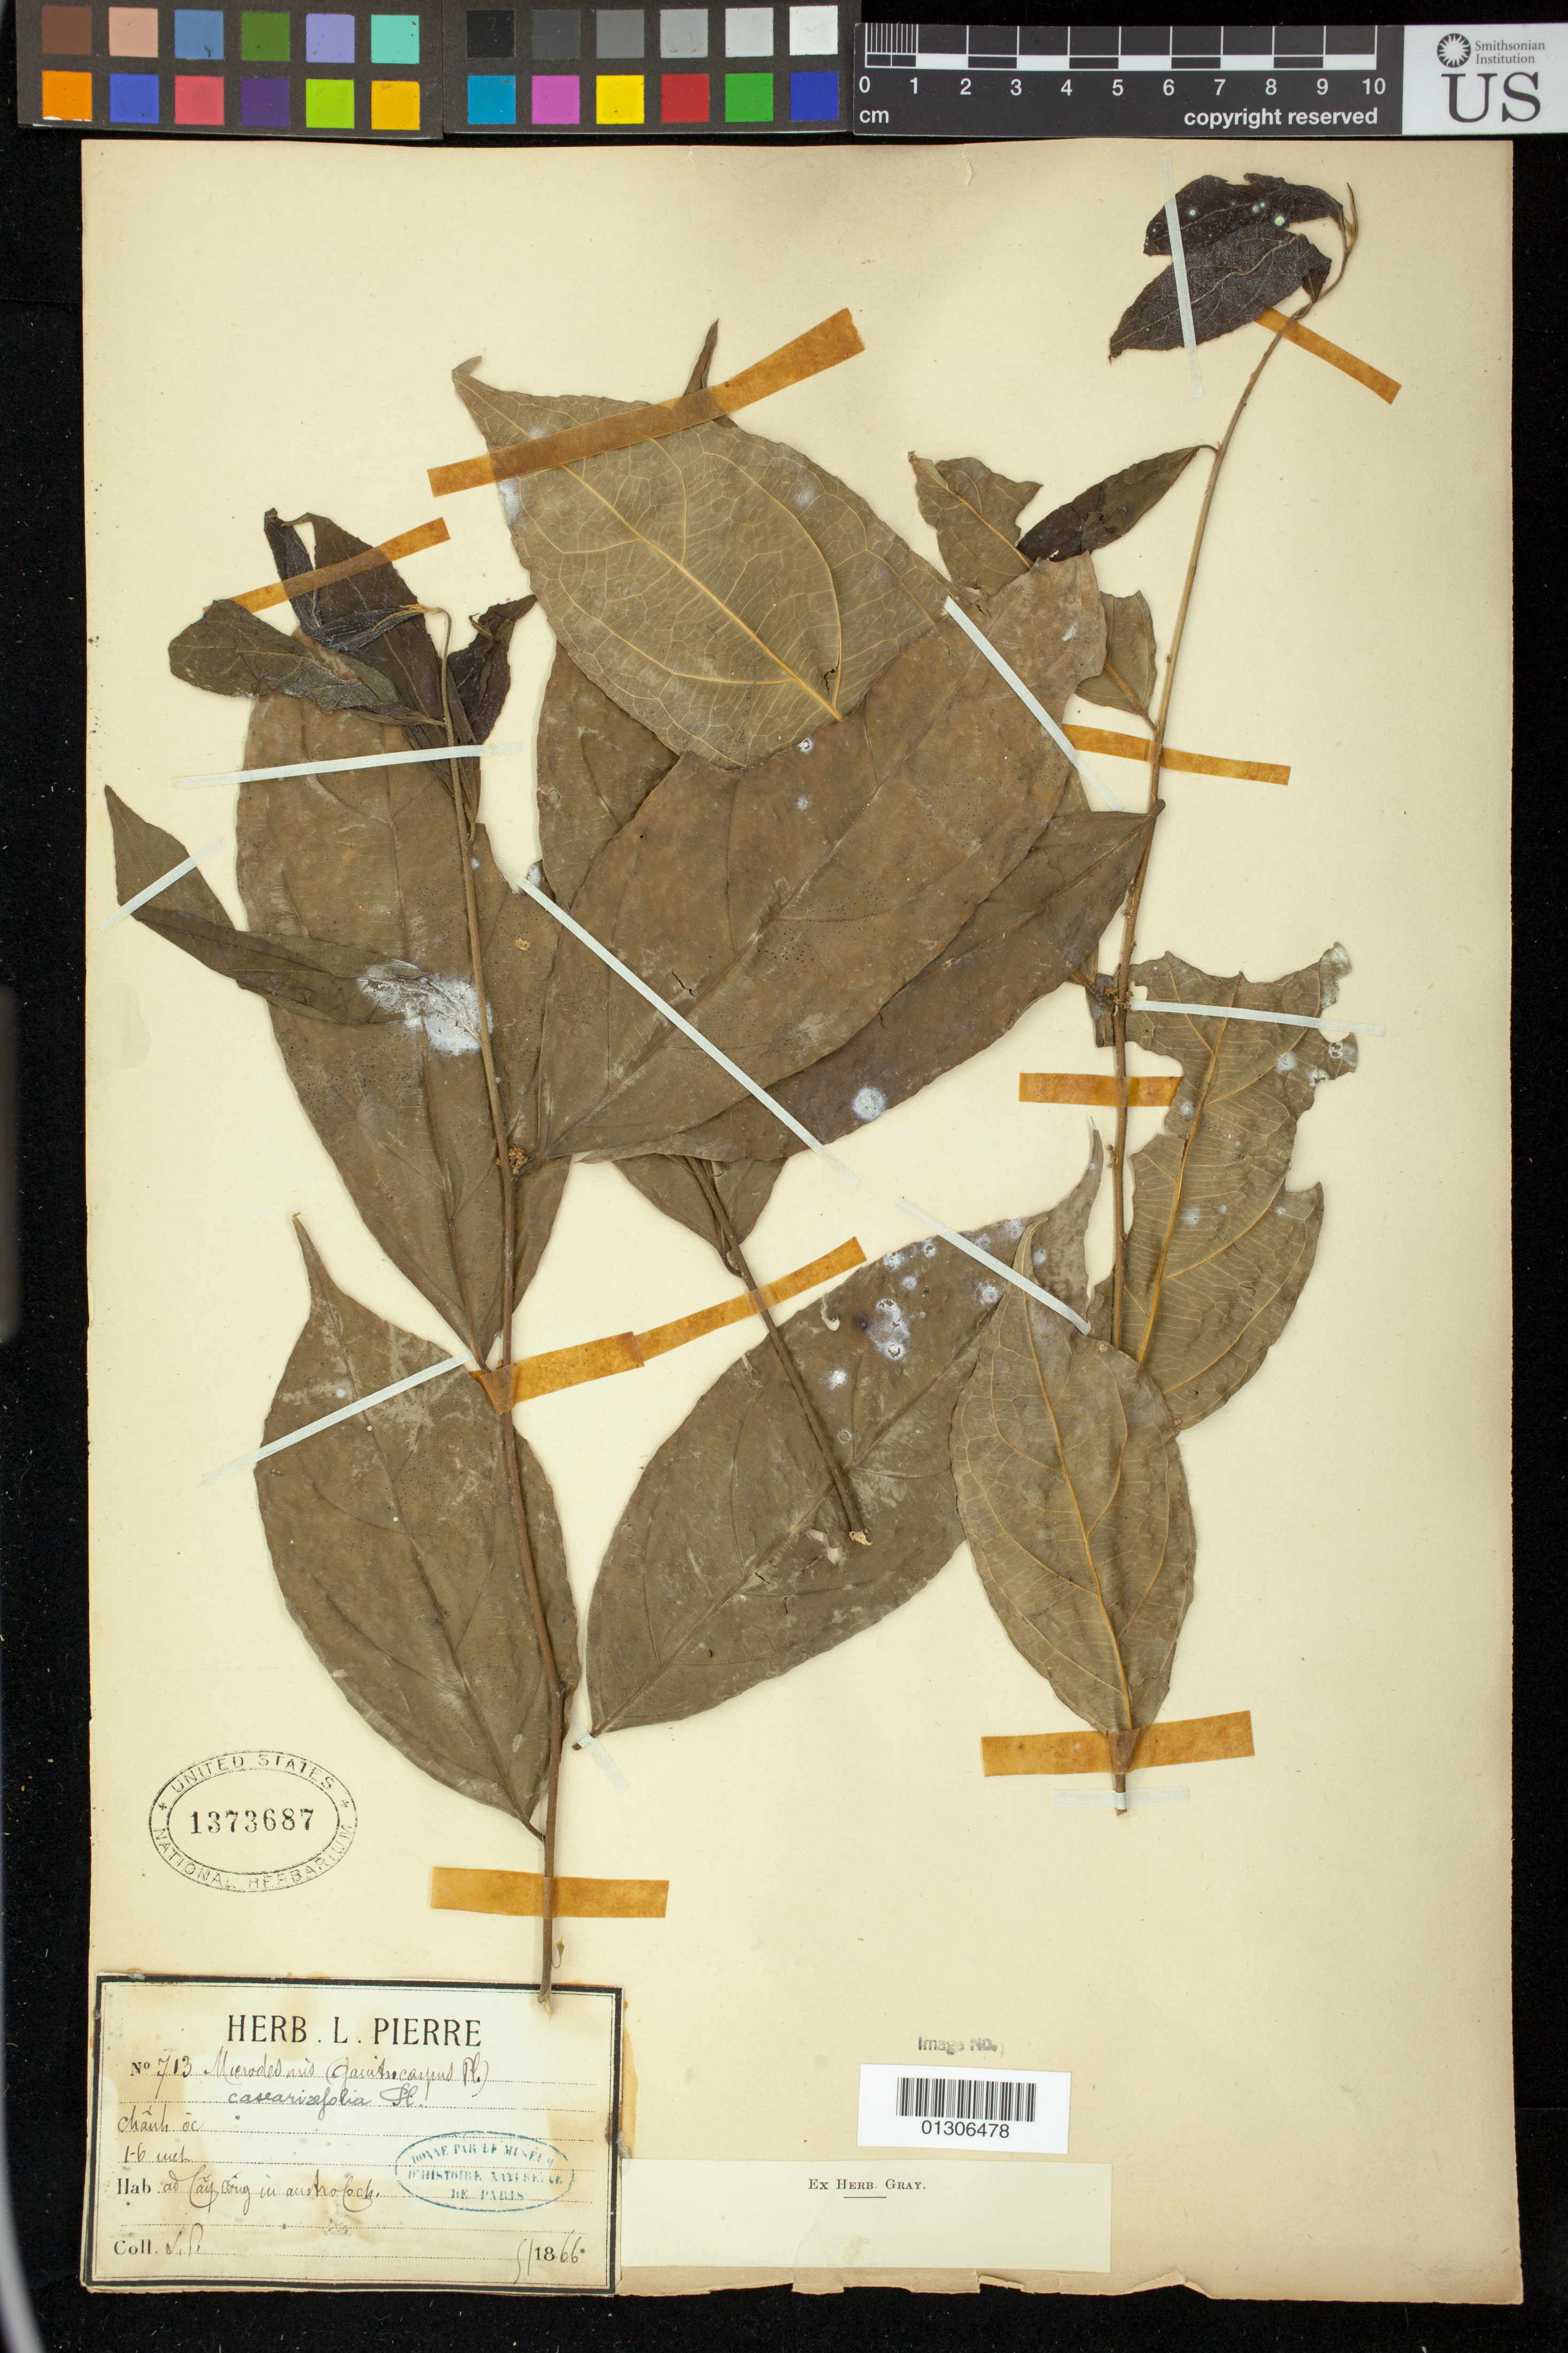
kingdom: Plantae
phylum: Tracheophyta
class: Magnoliopsida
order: Malpighiales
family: Pandaceae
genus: Microdesmis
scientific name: Microdesmis casearifolia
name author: Planch. & Hook.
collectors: L. Pierre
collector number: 713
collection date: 1866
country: Vietnam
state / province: Thai Binh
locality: Cochinchina. Cam Lai.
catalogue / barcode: US 1373687